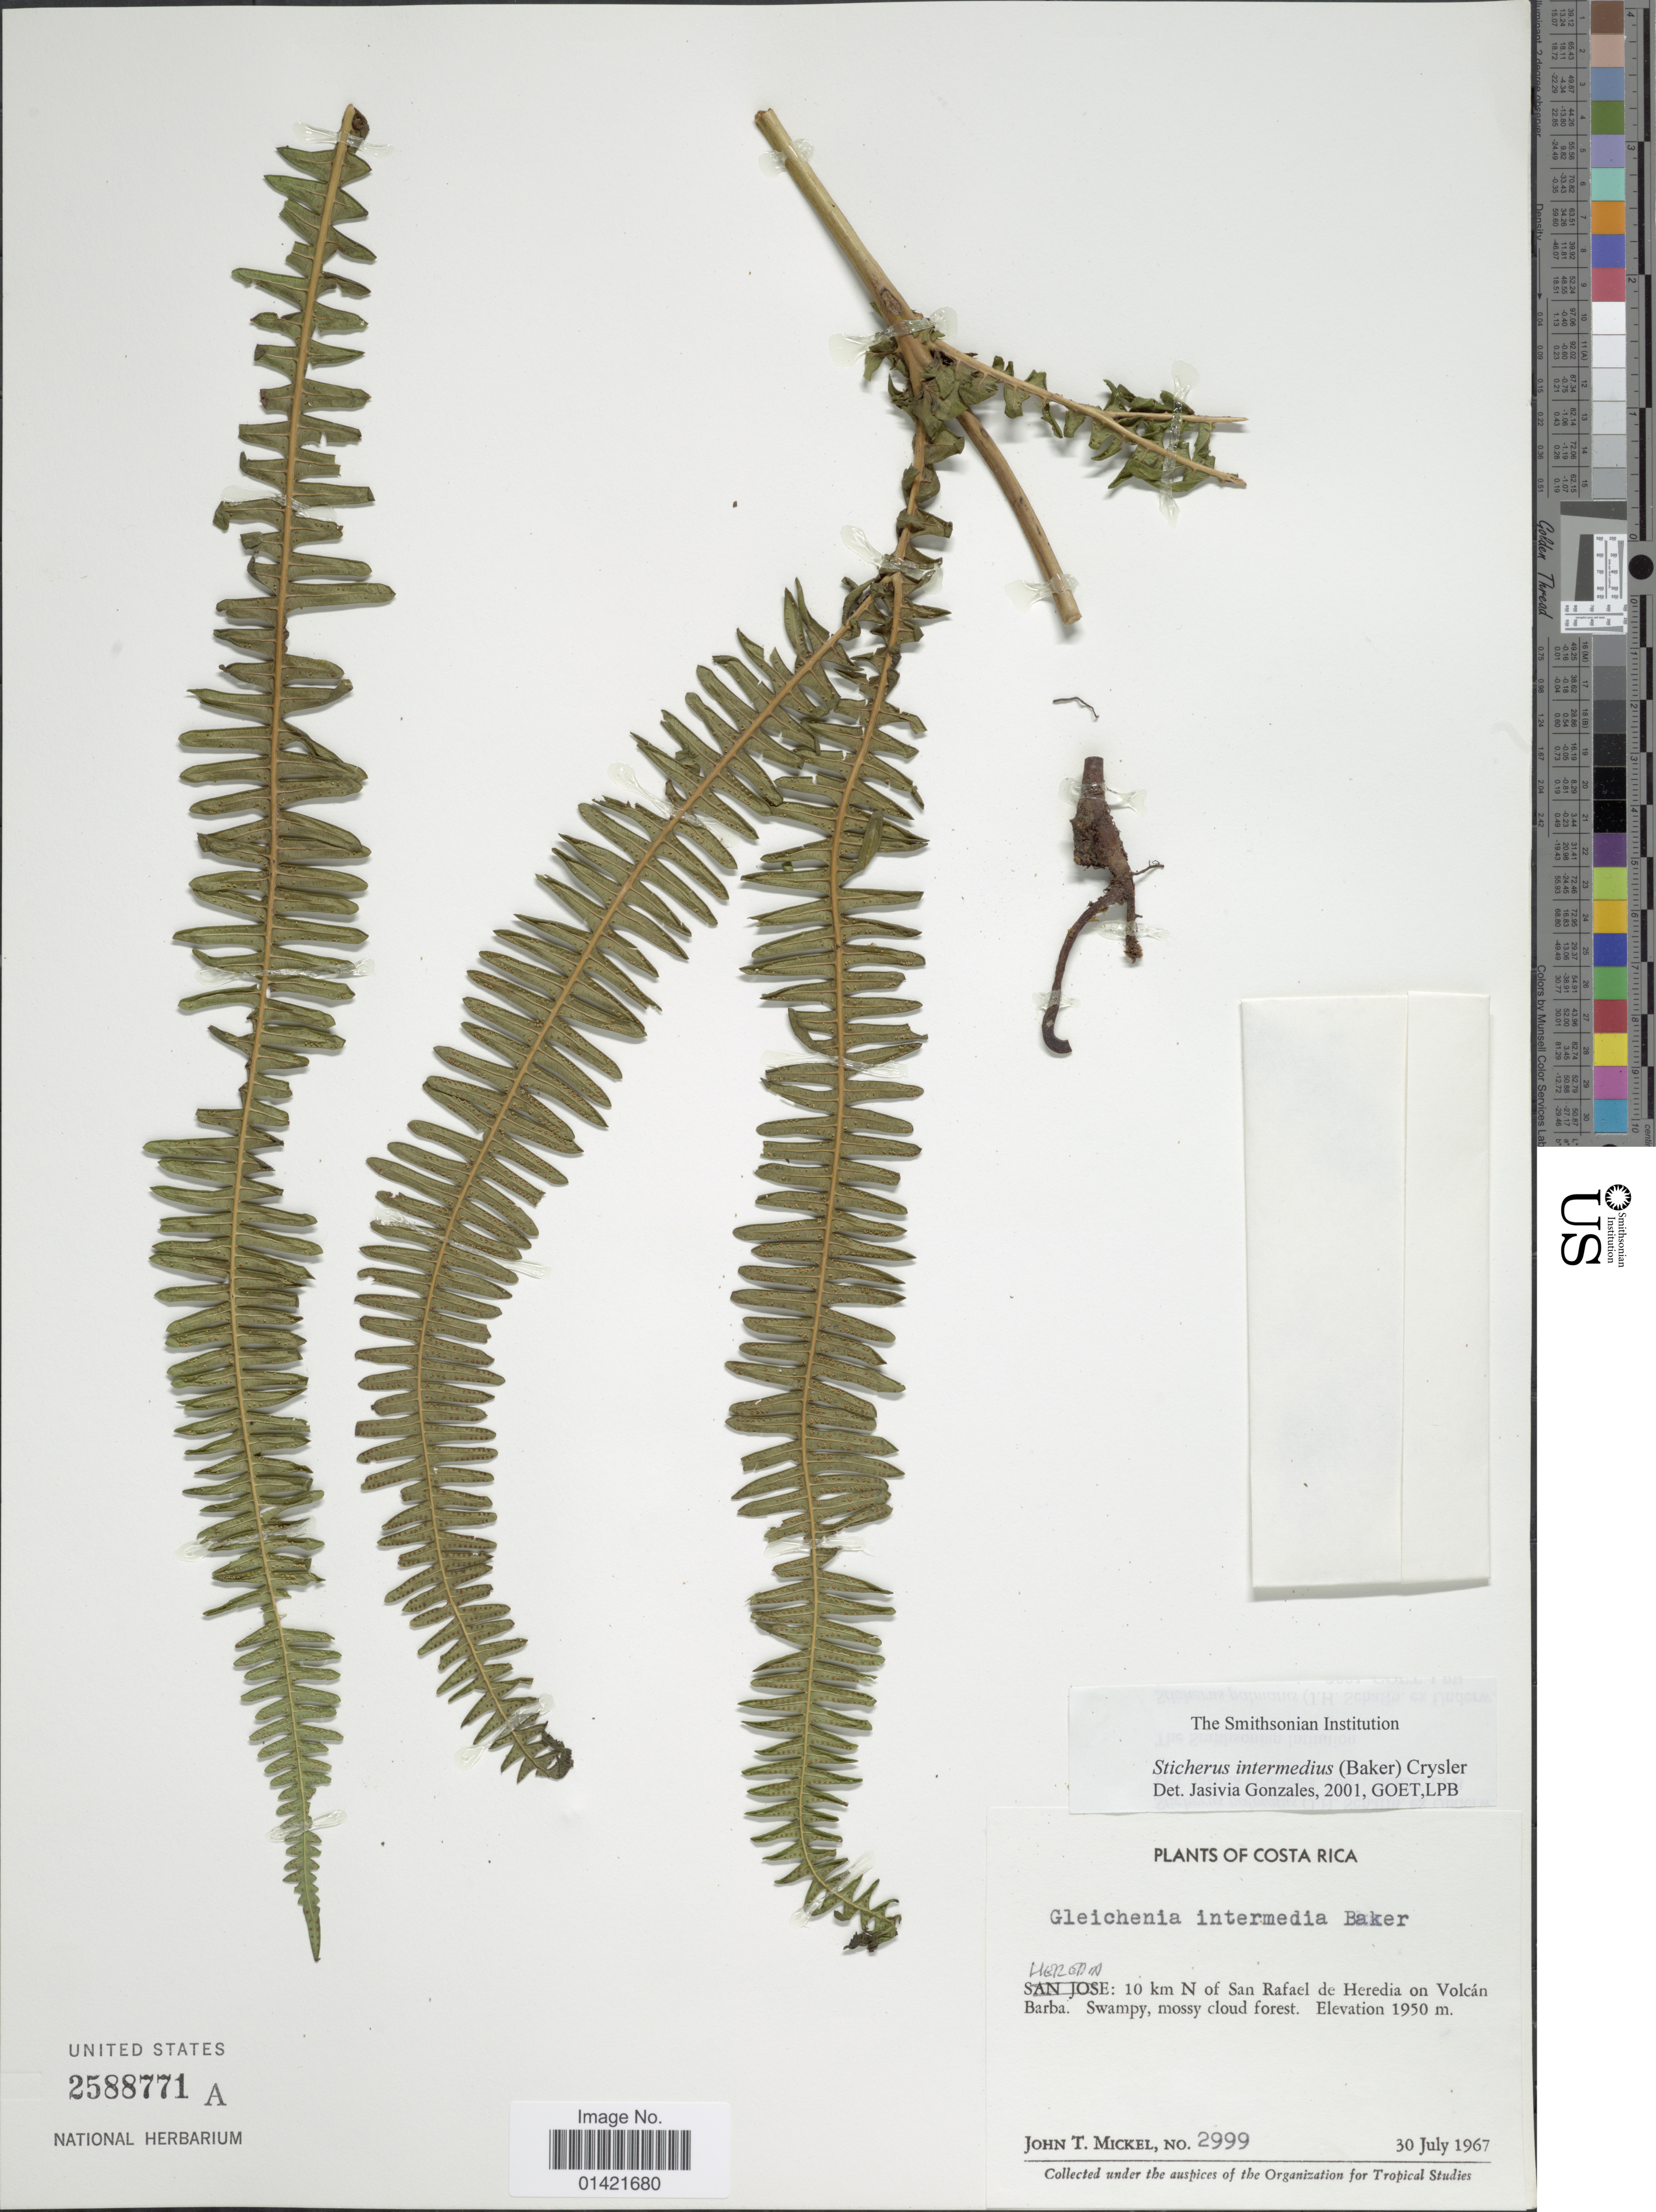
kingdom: Plantae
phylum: Tracheophyta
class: Polypodiopsida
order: Gleicheniales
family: Gleicheniaceae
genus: Sticherus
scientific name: Sticherus intermedius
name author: (Baker) Chrysler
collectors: J. T. Mickel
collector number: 2999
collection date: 1967-07-30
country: Costa Rica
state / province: Heredia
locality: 10 km N of San Rafael de Heredia on Volcan Barba.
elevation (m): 1950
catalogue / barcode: US 2588771A